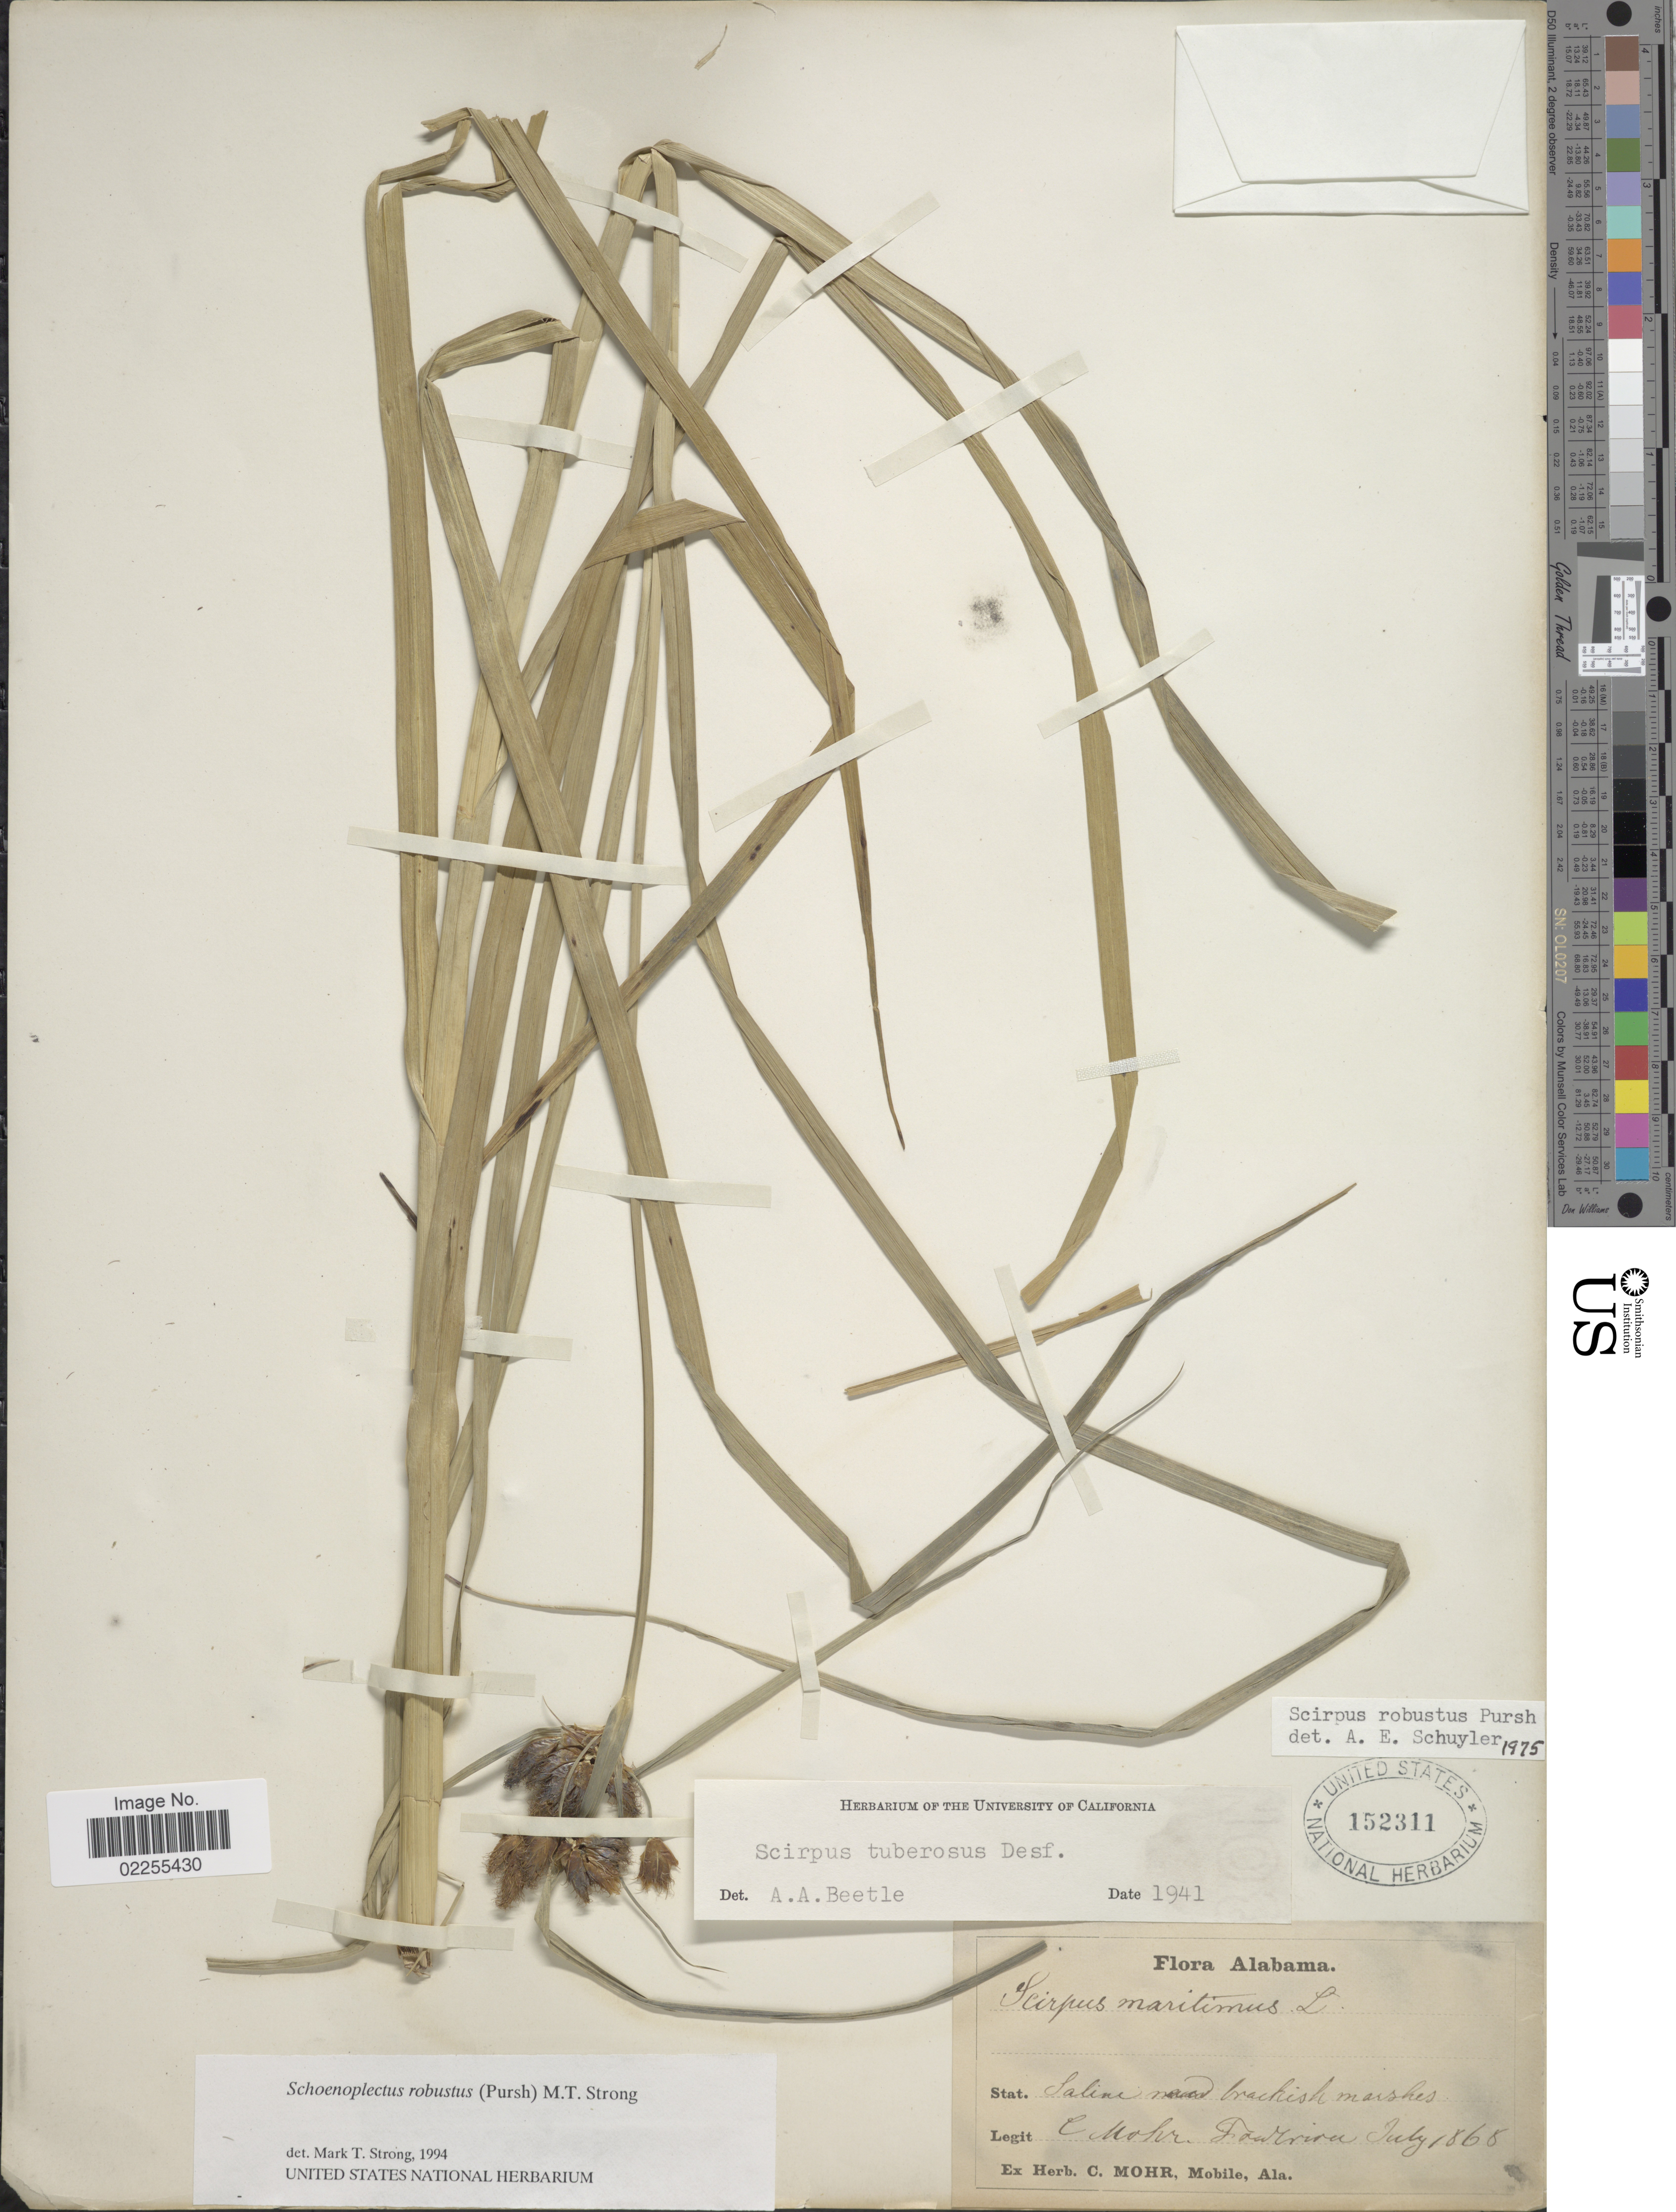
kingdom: Plantae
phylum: Tracheophyta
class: Liliopsida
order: Poales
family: Cyperaceae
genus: Bolboschoenus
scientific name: Bolboschoenus robustus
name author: (Pursh) Soják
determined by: Strong, M. T., (US), Smithsonian Institution - National Museum of Natural History (UNITED STATES)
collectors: C. T. Mohr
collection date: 1868-07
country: United States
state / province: Alabama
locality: Saline brackish marshes, Fowl River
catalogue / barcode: US 152311